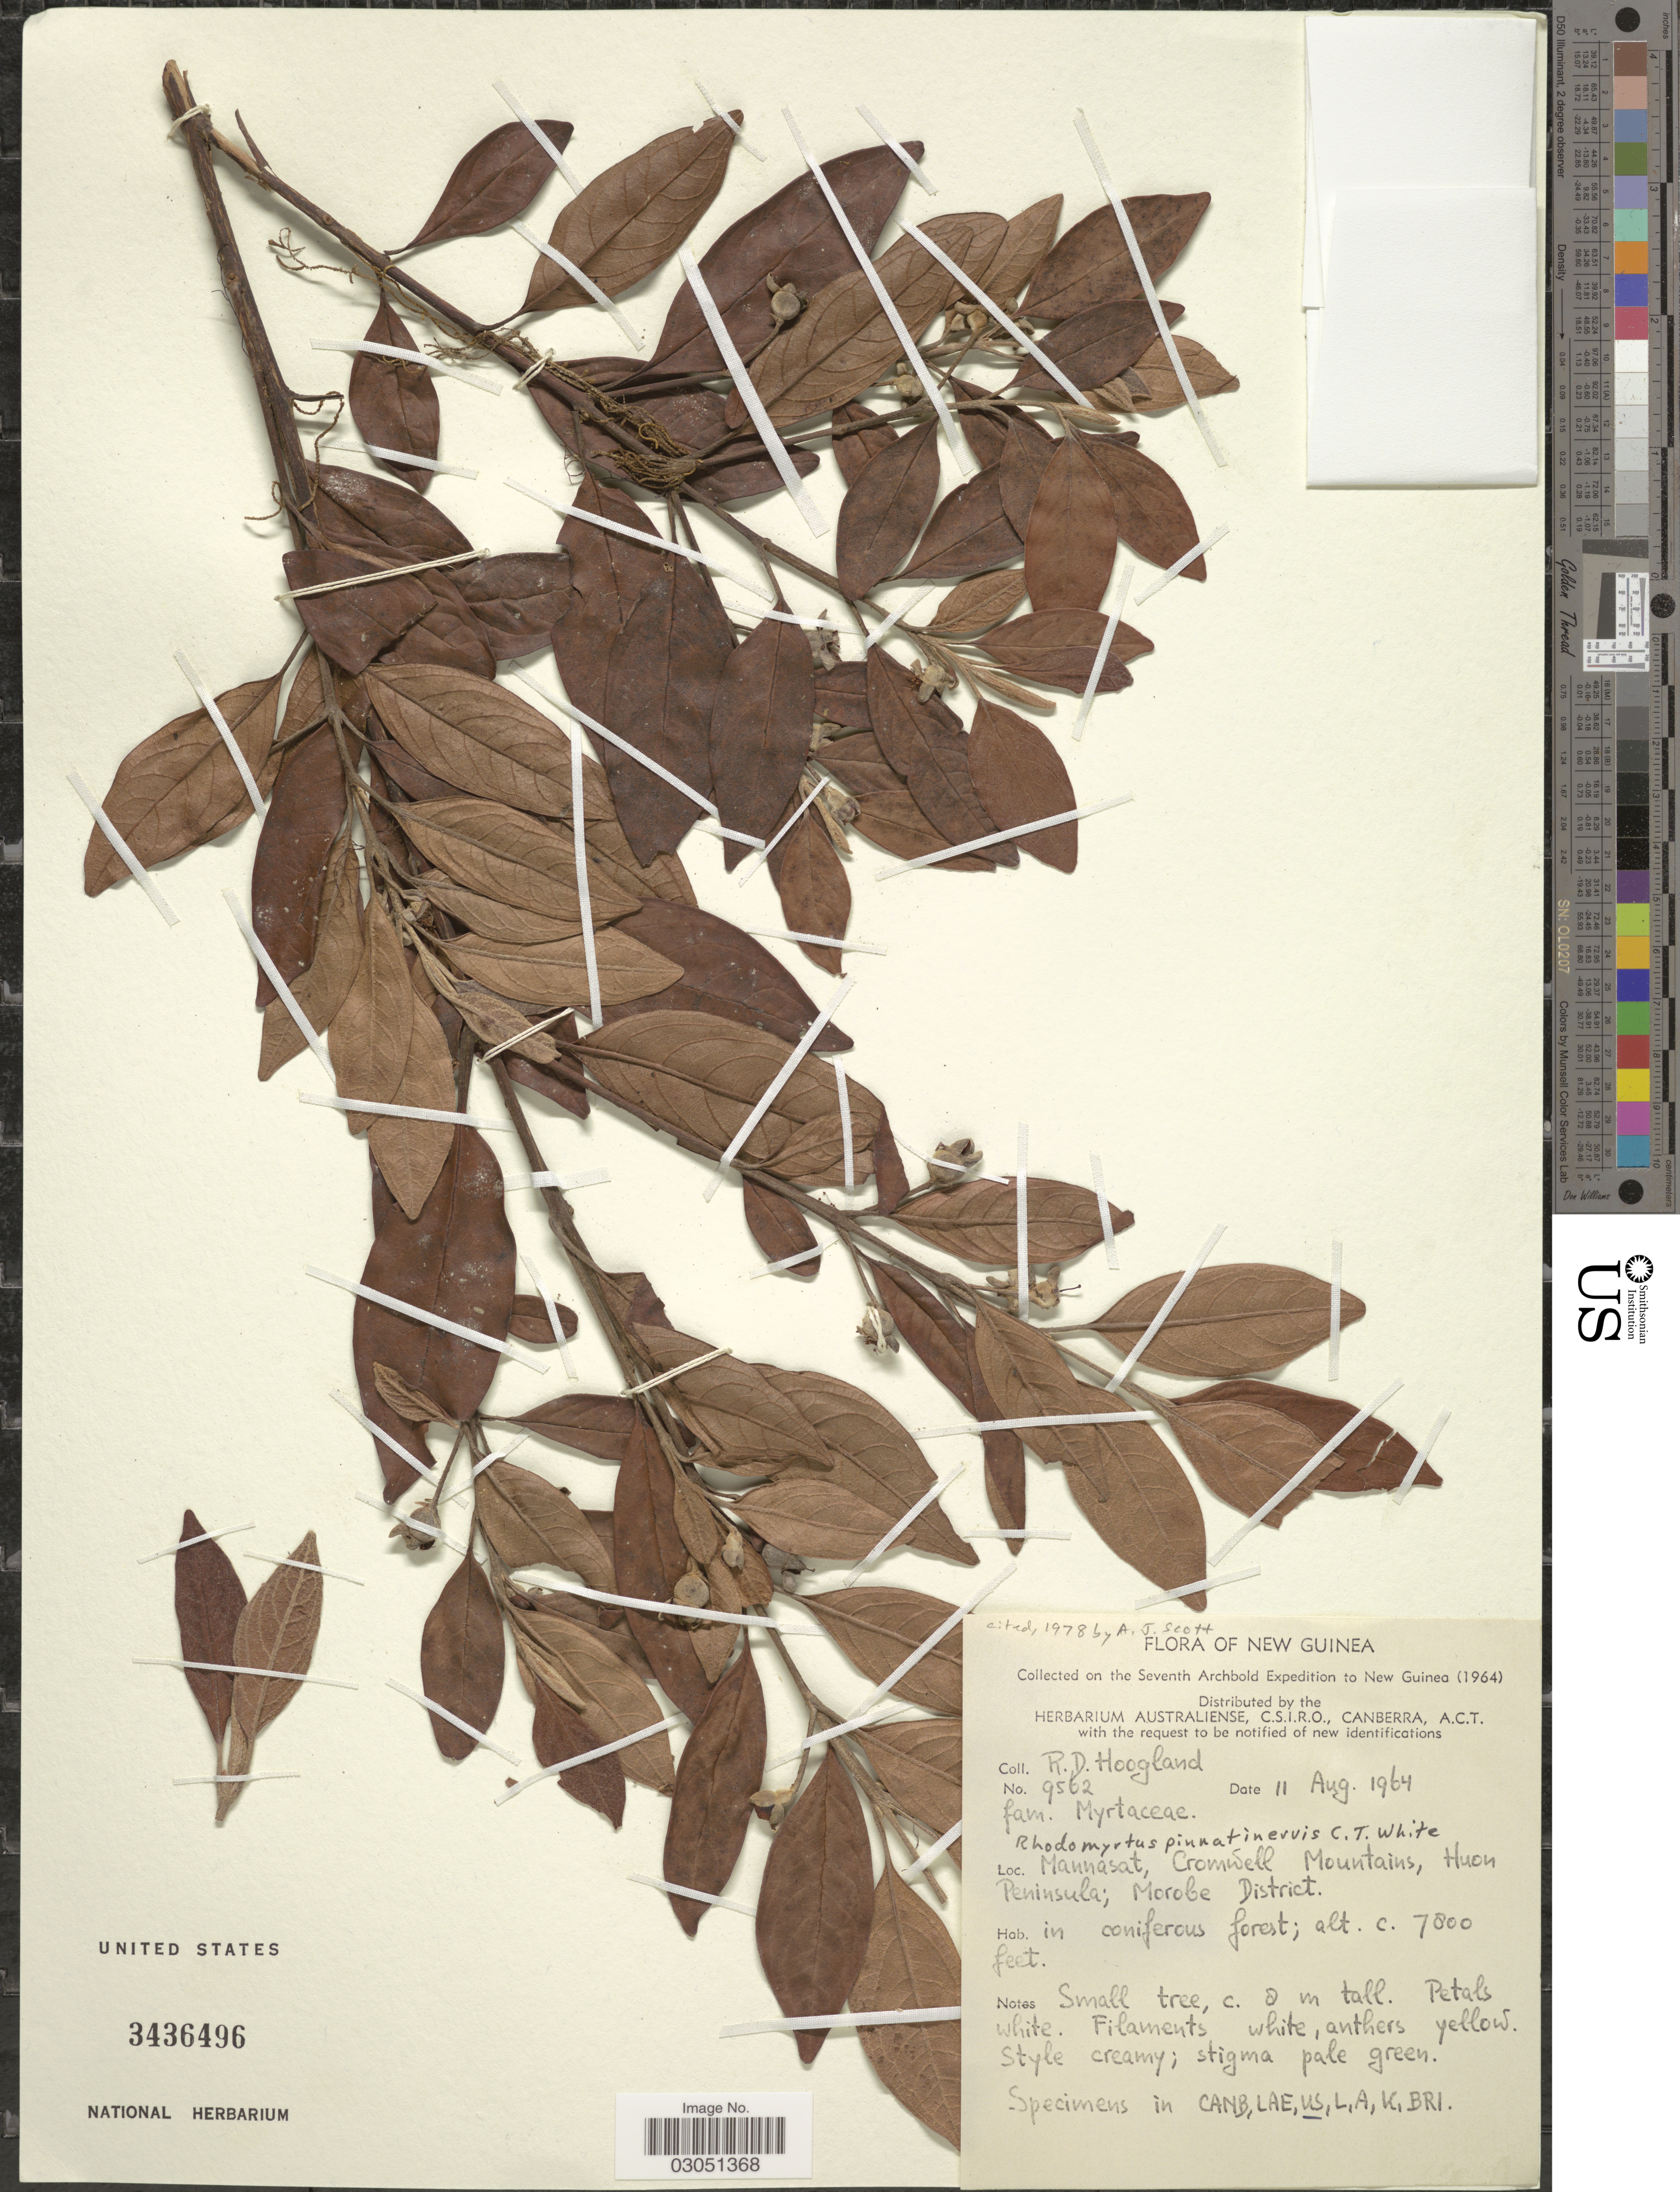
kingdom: Plantae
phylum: Tracheophyta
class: Magnoliopsida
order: Myrtales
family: Myrtaceae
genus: Rhodomyrtus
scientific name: Rhodomyrtus pinnatinervis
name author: C.T. White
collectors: R. D. Hoogland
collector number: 9562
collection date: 1964-08-11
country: Papua New Guinea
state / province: Morobe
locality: New Guinea, Mannasat, Cromwell Mountains, Huon Peninsula; Morobe District.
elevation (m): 2377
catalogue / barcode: US 3436496